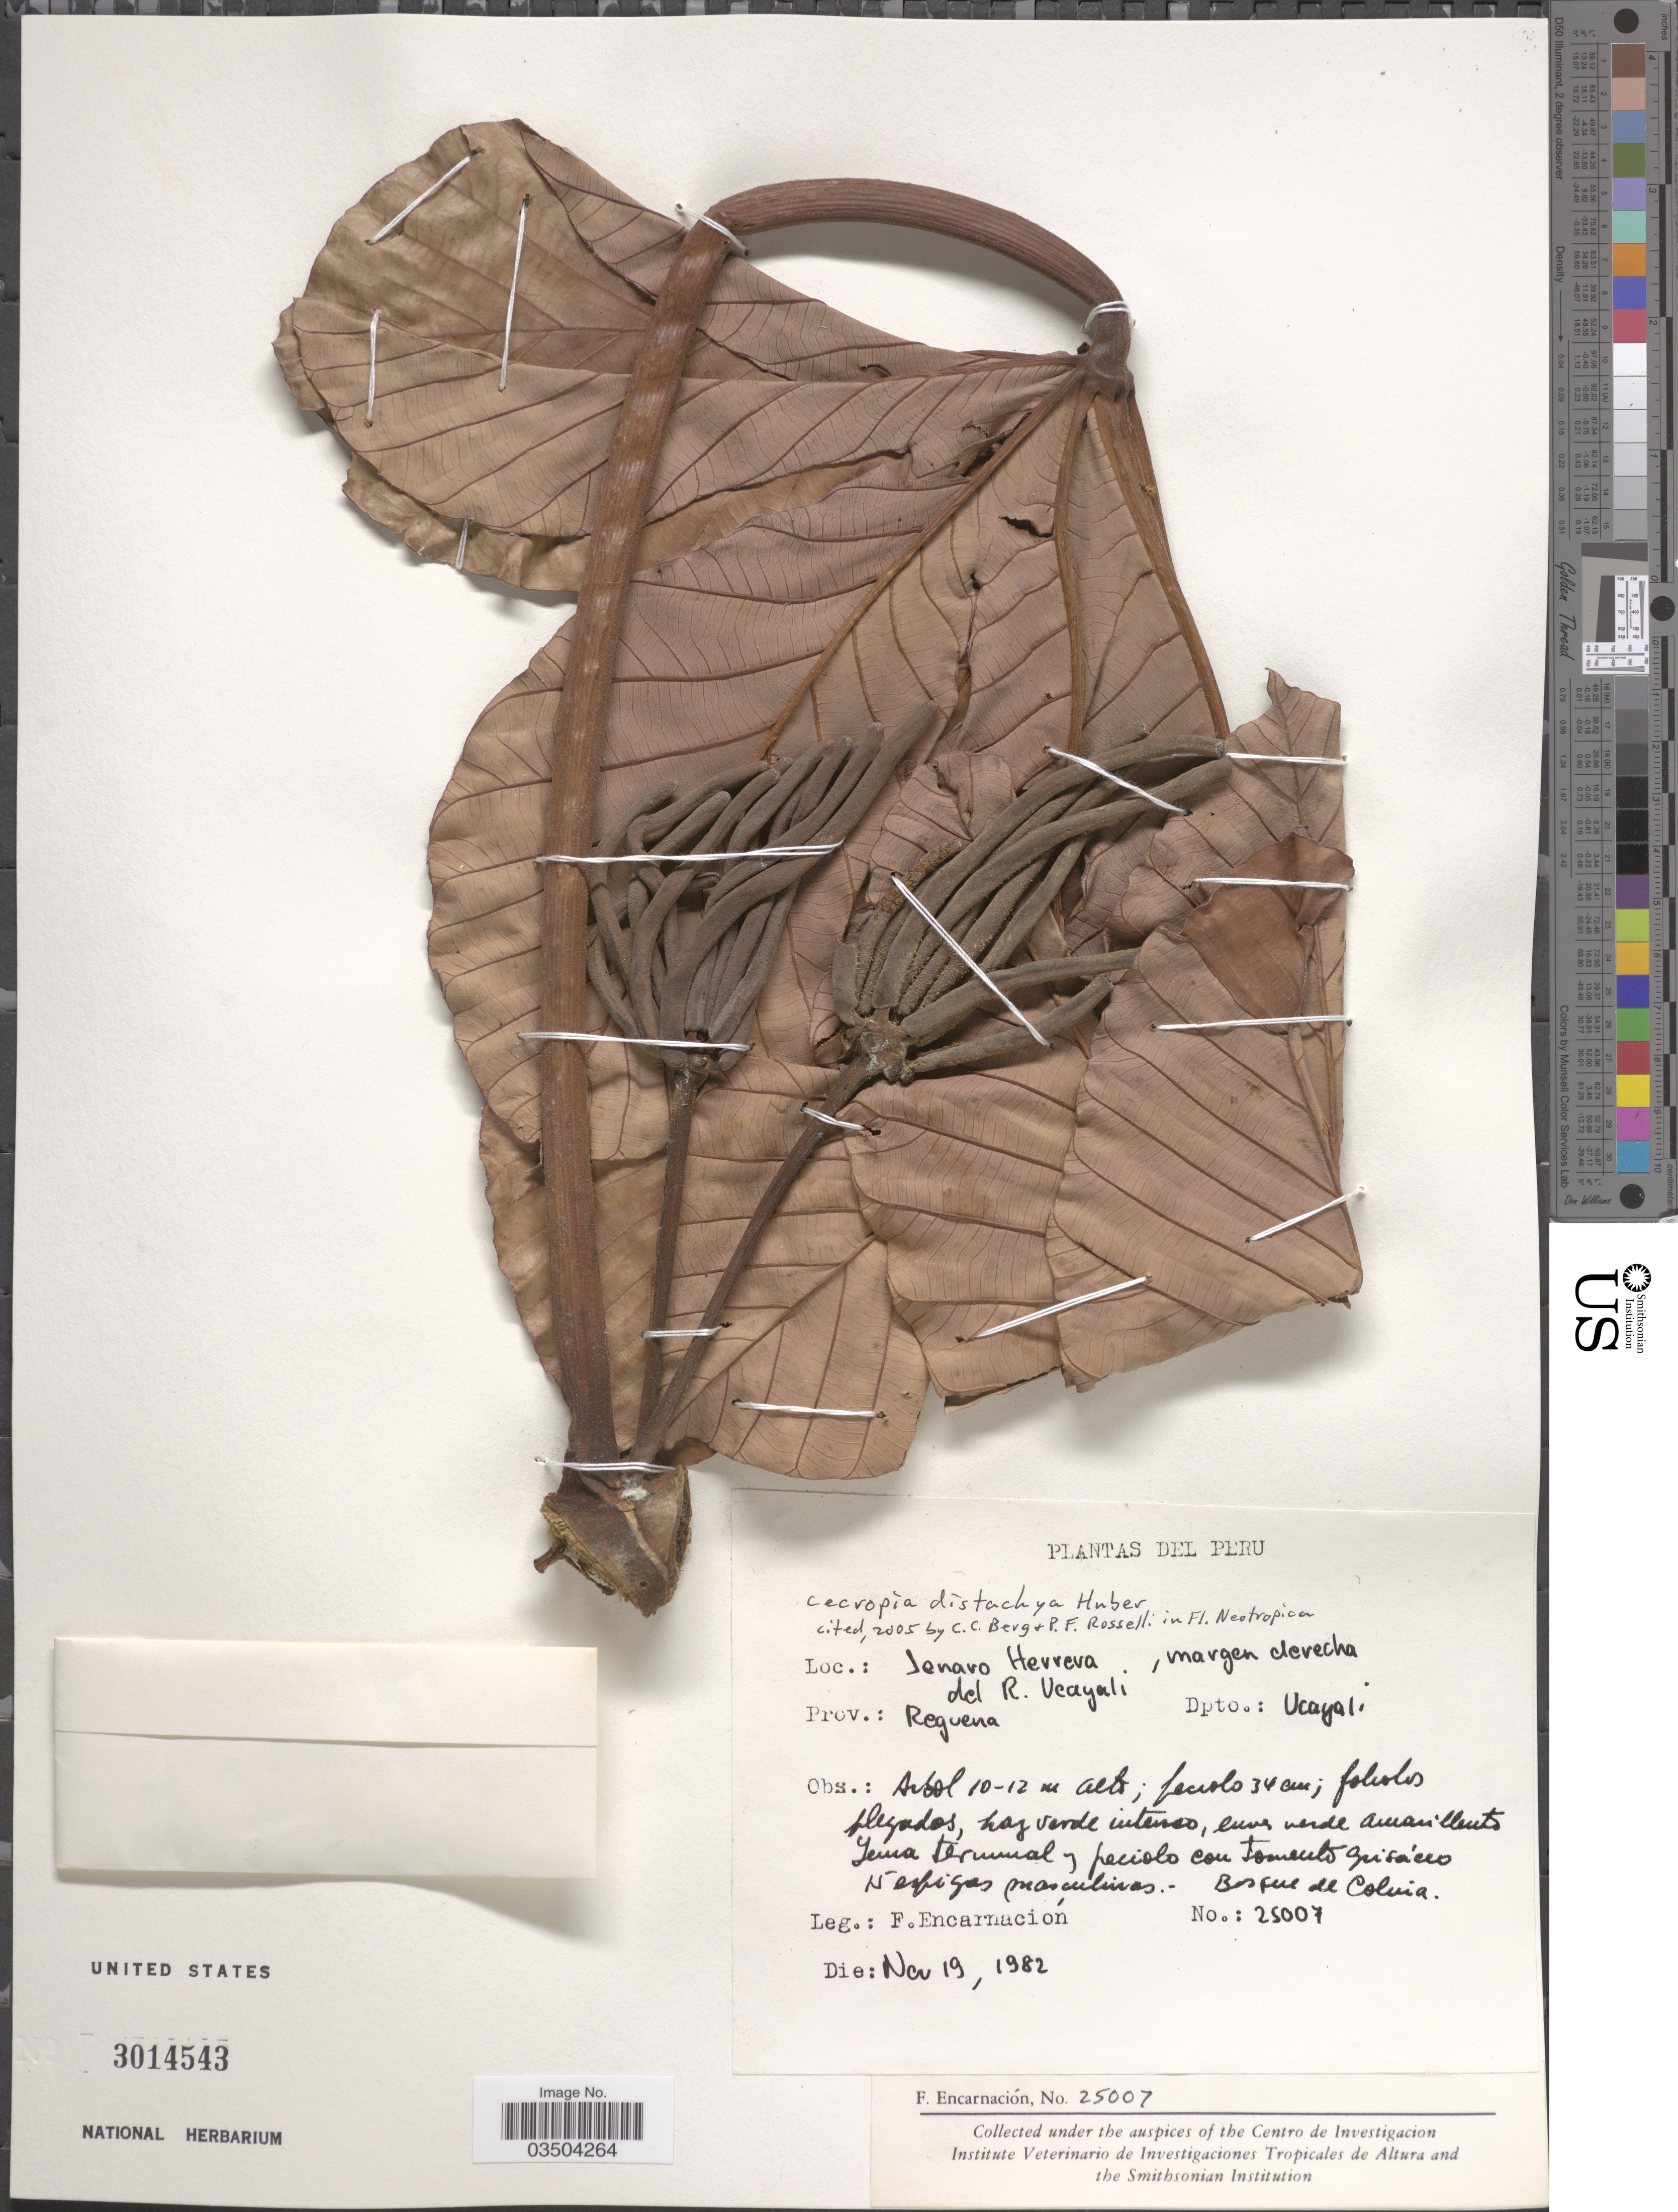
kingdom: Plantae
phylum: Tracheophyta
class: Magnoliopsida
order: Rosales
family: Urticaceae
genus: Cecropia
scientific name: Cecropia distachya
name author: Huber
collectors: F. Encarnación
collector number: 25007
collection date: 1982-11-19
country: Peru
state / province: Ucayali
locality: Jenaro Herrera, margen derecha del R. Ucayali. Prov.: Requena, Dpto.: Ucayali.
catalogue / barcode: US 3014543